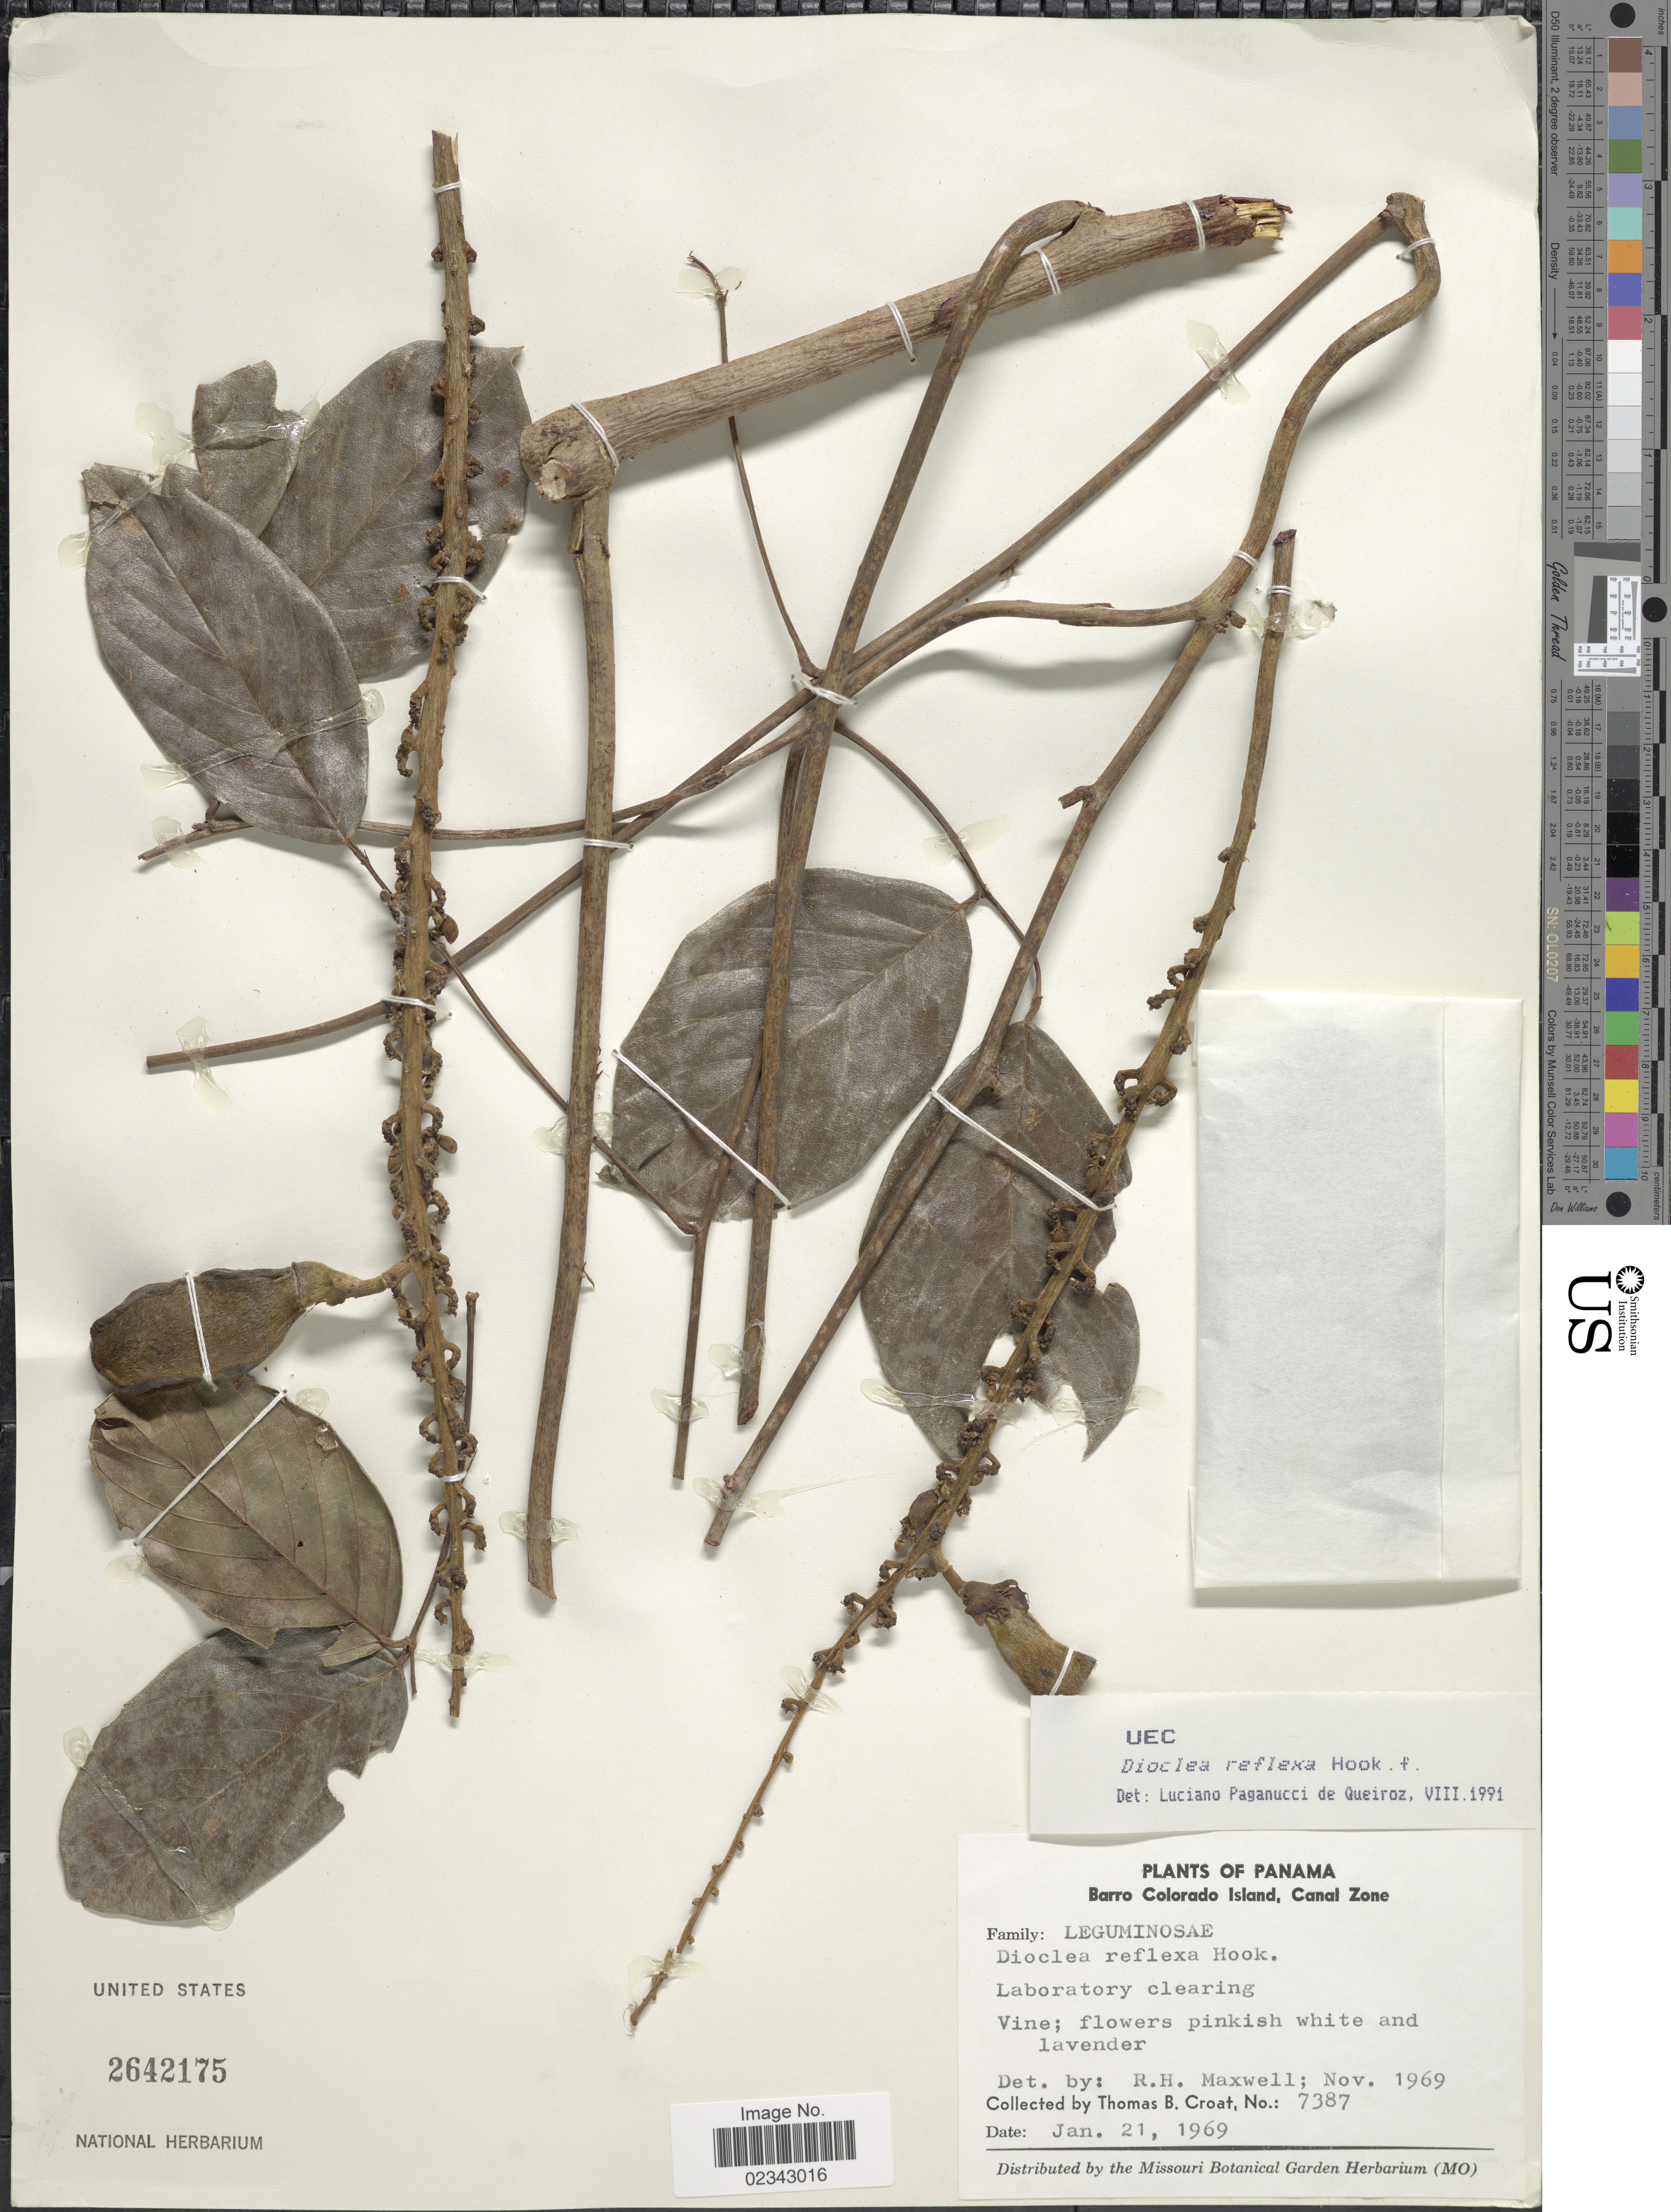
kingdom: Plantae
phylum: Tracheophyta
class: Magnoliopsida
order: Fabales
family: Fabaceae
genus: Macropsychanthus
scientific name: Macropsychanthus comosus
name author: (G. Mey.) L.P. Queiroz & Snak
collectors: T. B. Croat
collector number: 7387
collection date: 1969-01-21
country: Panama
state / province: Panamá Oeste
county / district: Canal Zone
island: Barro Colorado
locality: Barro Colorado Island, Canal Zone, Laboratory clearing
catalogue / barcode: US 2642175